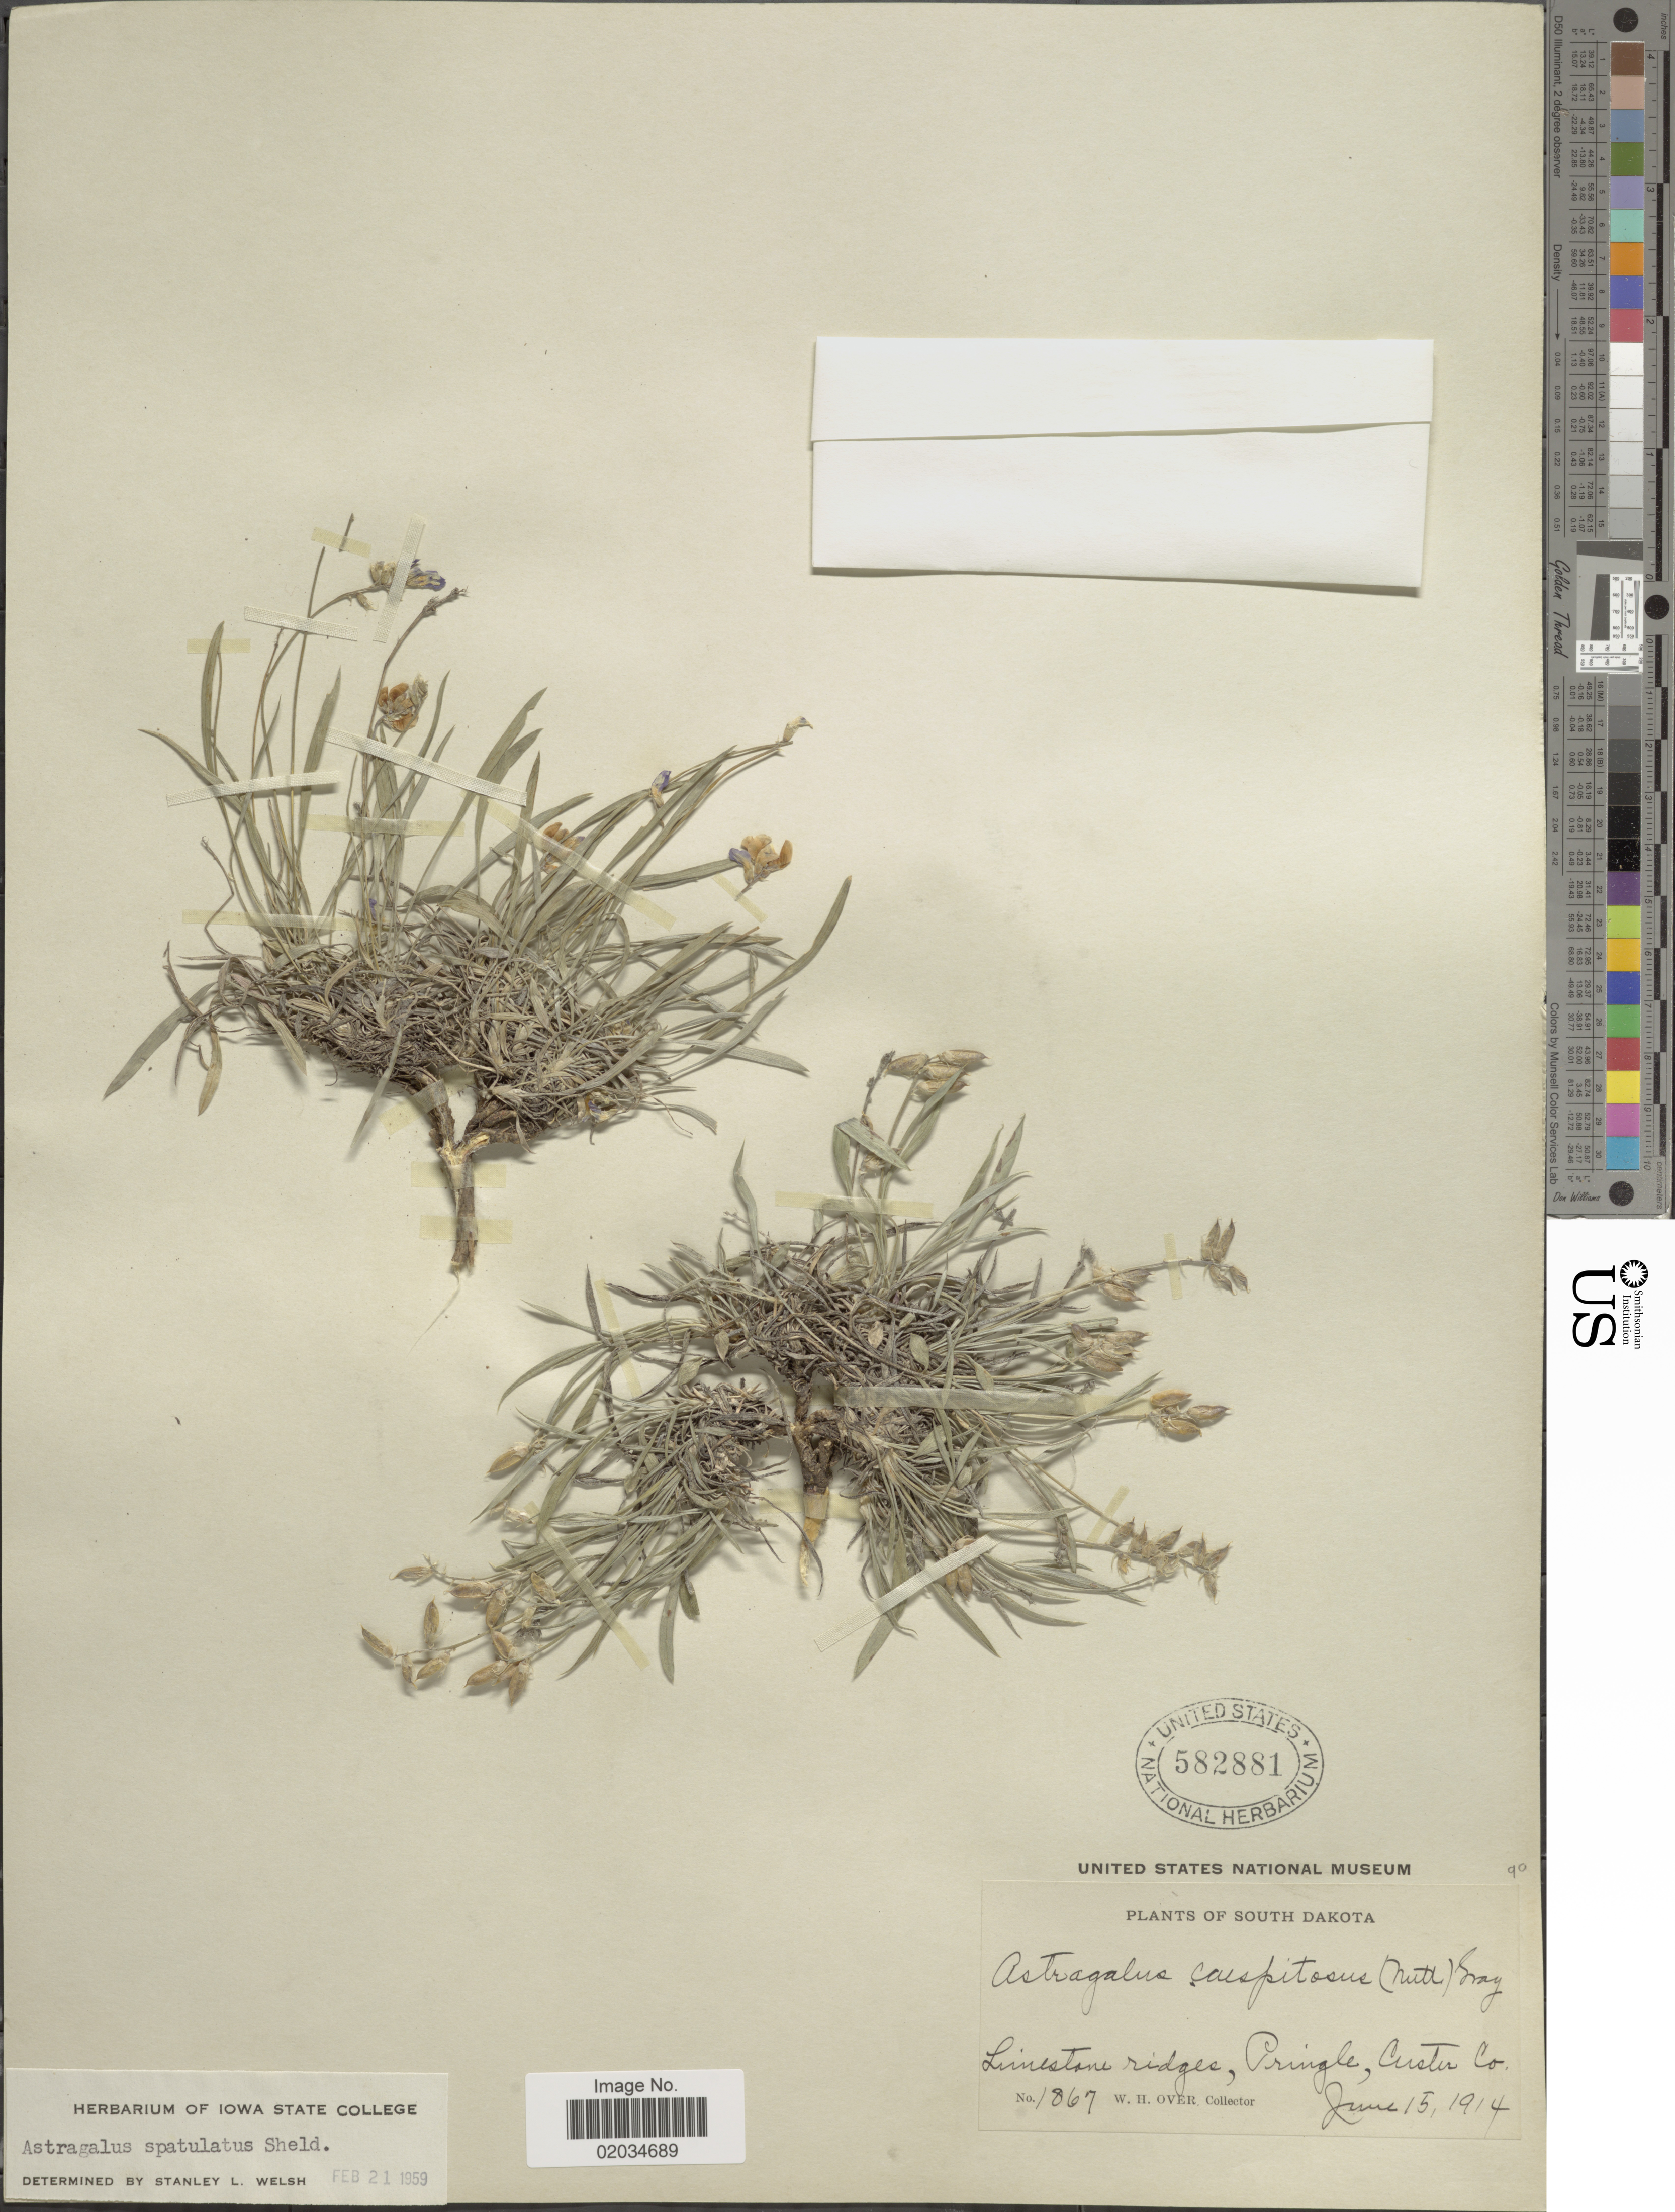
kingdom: Plantae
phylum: Tracheophyta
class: Magnoliopsida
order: Fabales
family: Fabaceae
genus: Astragalus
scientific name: Astragalus spatulatus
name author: E. Sheld.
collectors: W. Over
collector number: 1867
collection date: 1914-06-15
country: United States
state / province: South Dakota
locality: Pringle, Custer Co.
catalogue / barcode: US 582881